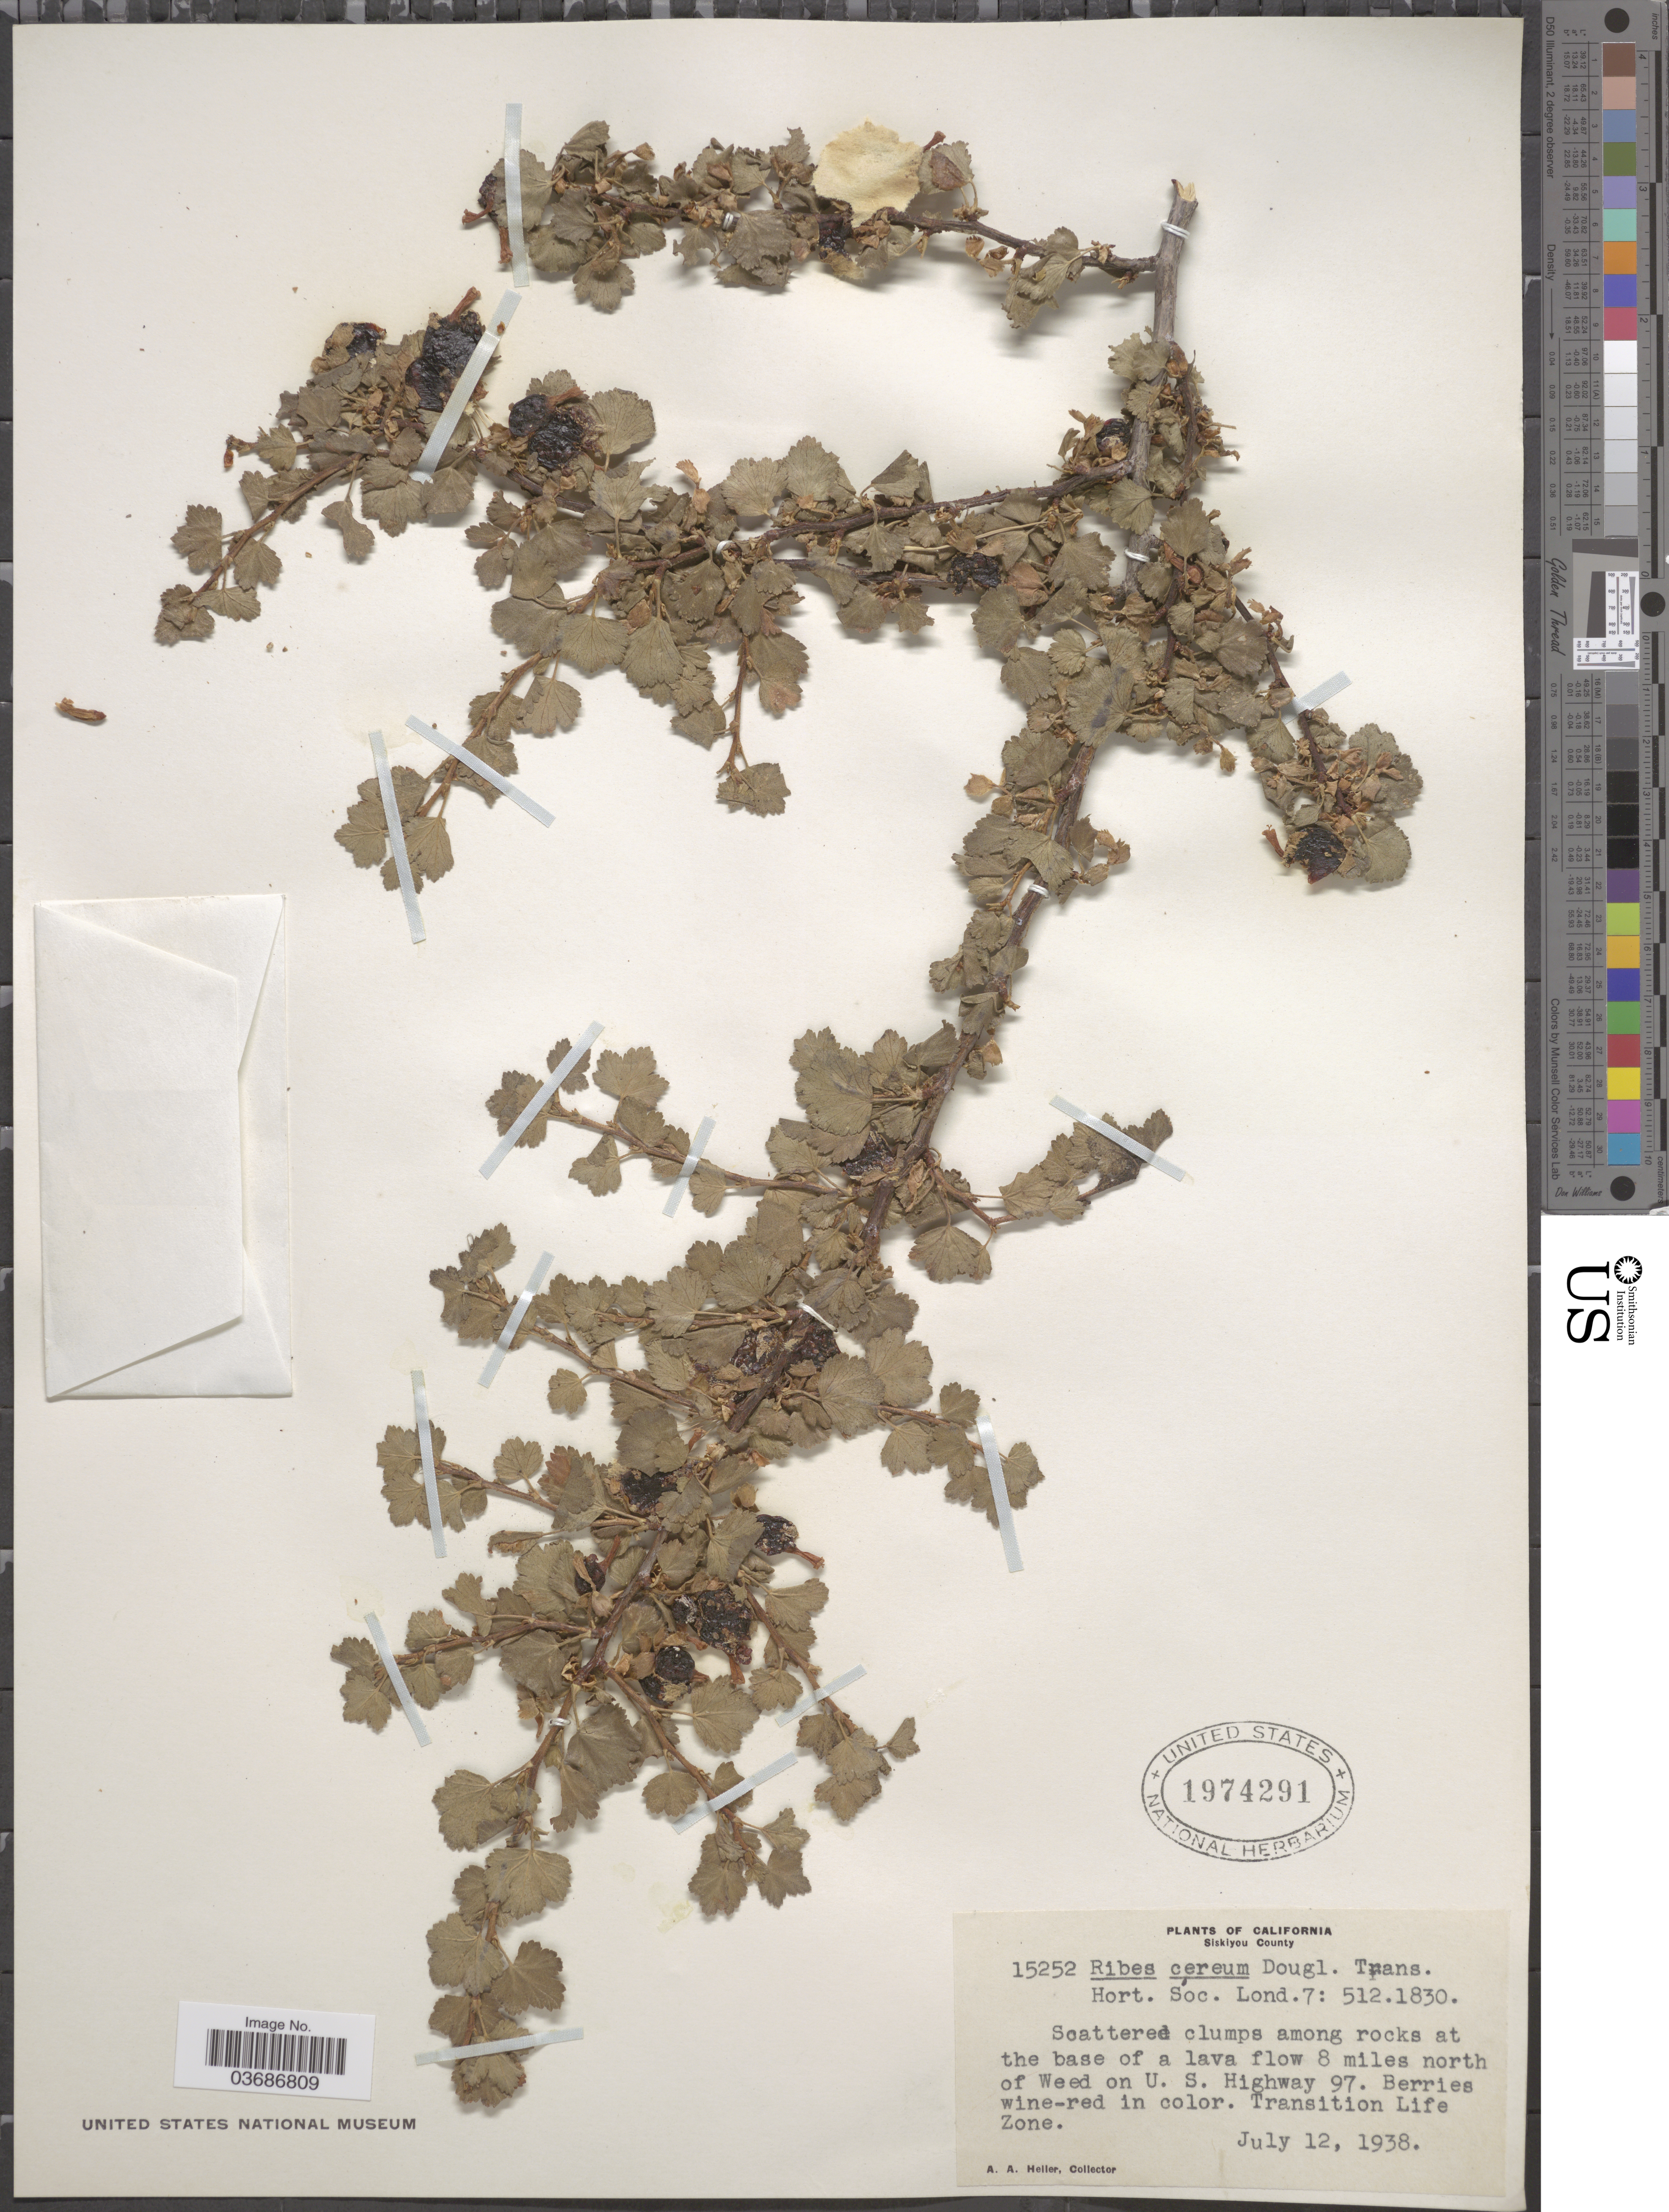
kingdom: Plantae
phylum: Tracheophyta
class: Magnoliopsida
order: Saxifragales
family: Grossulariaceae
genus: Ribes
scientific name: Ribes cereum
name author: Douglas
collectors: A. A. Heller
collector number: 15252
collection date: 1938-07-12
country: United States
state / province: California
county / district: Siskiyou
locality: Siskiyou County. Scattered clumps among rocks at the base of a lava flow 8 miles north of Weed on U.S. Highway 97. Transition Life Zone.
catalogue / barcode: US 1974291